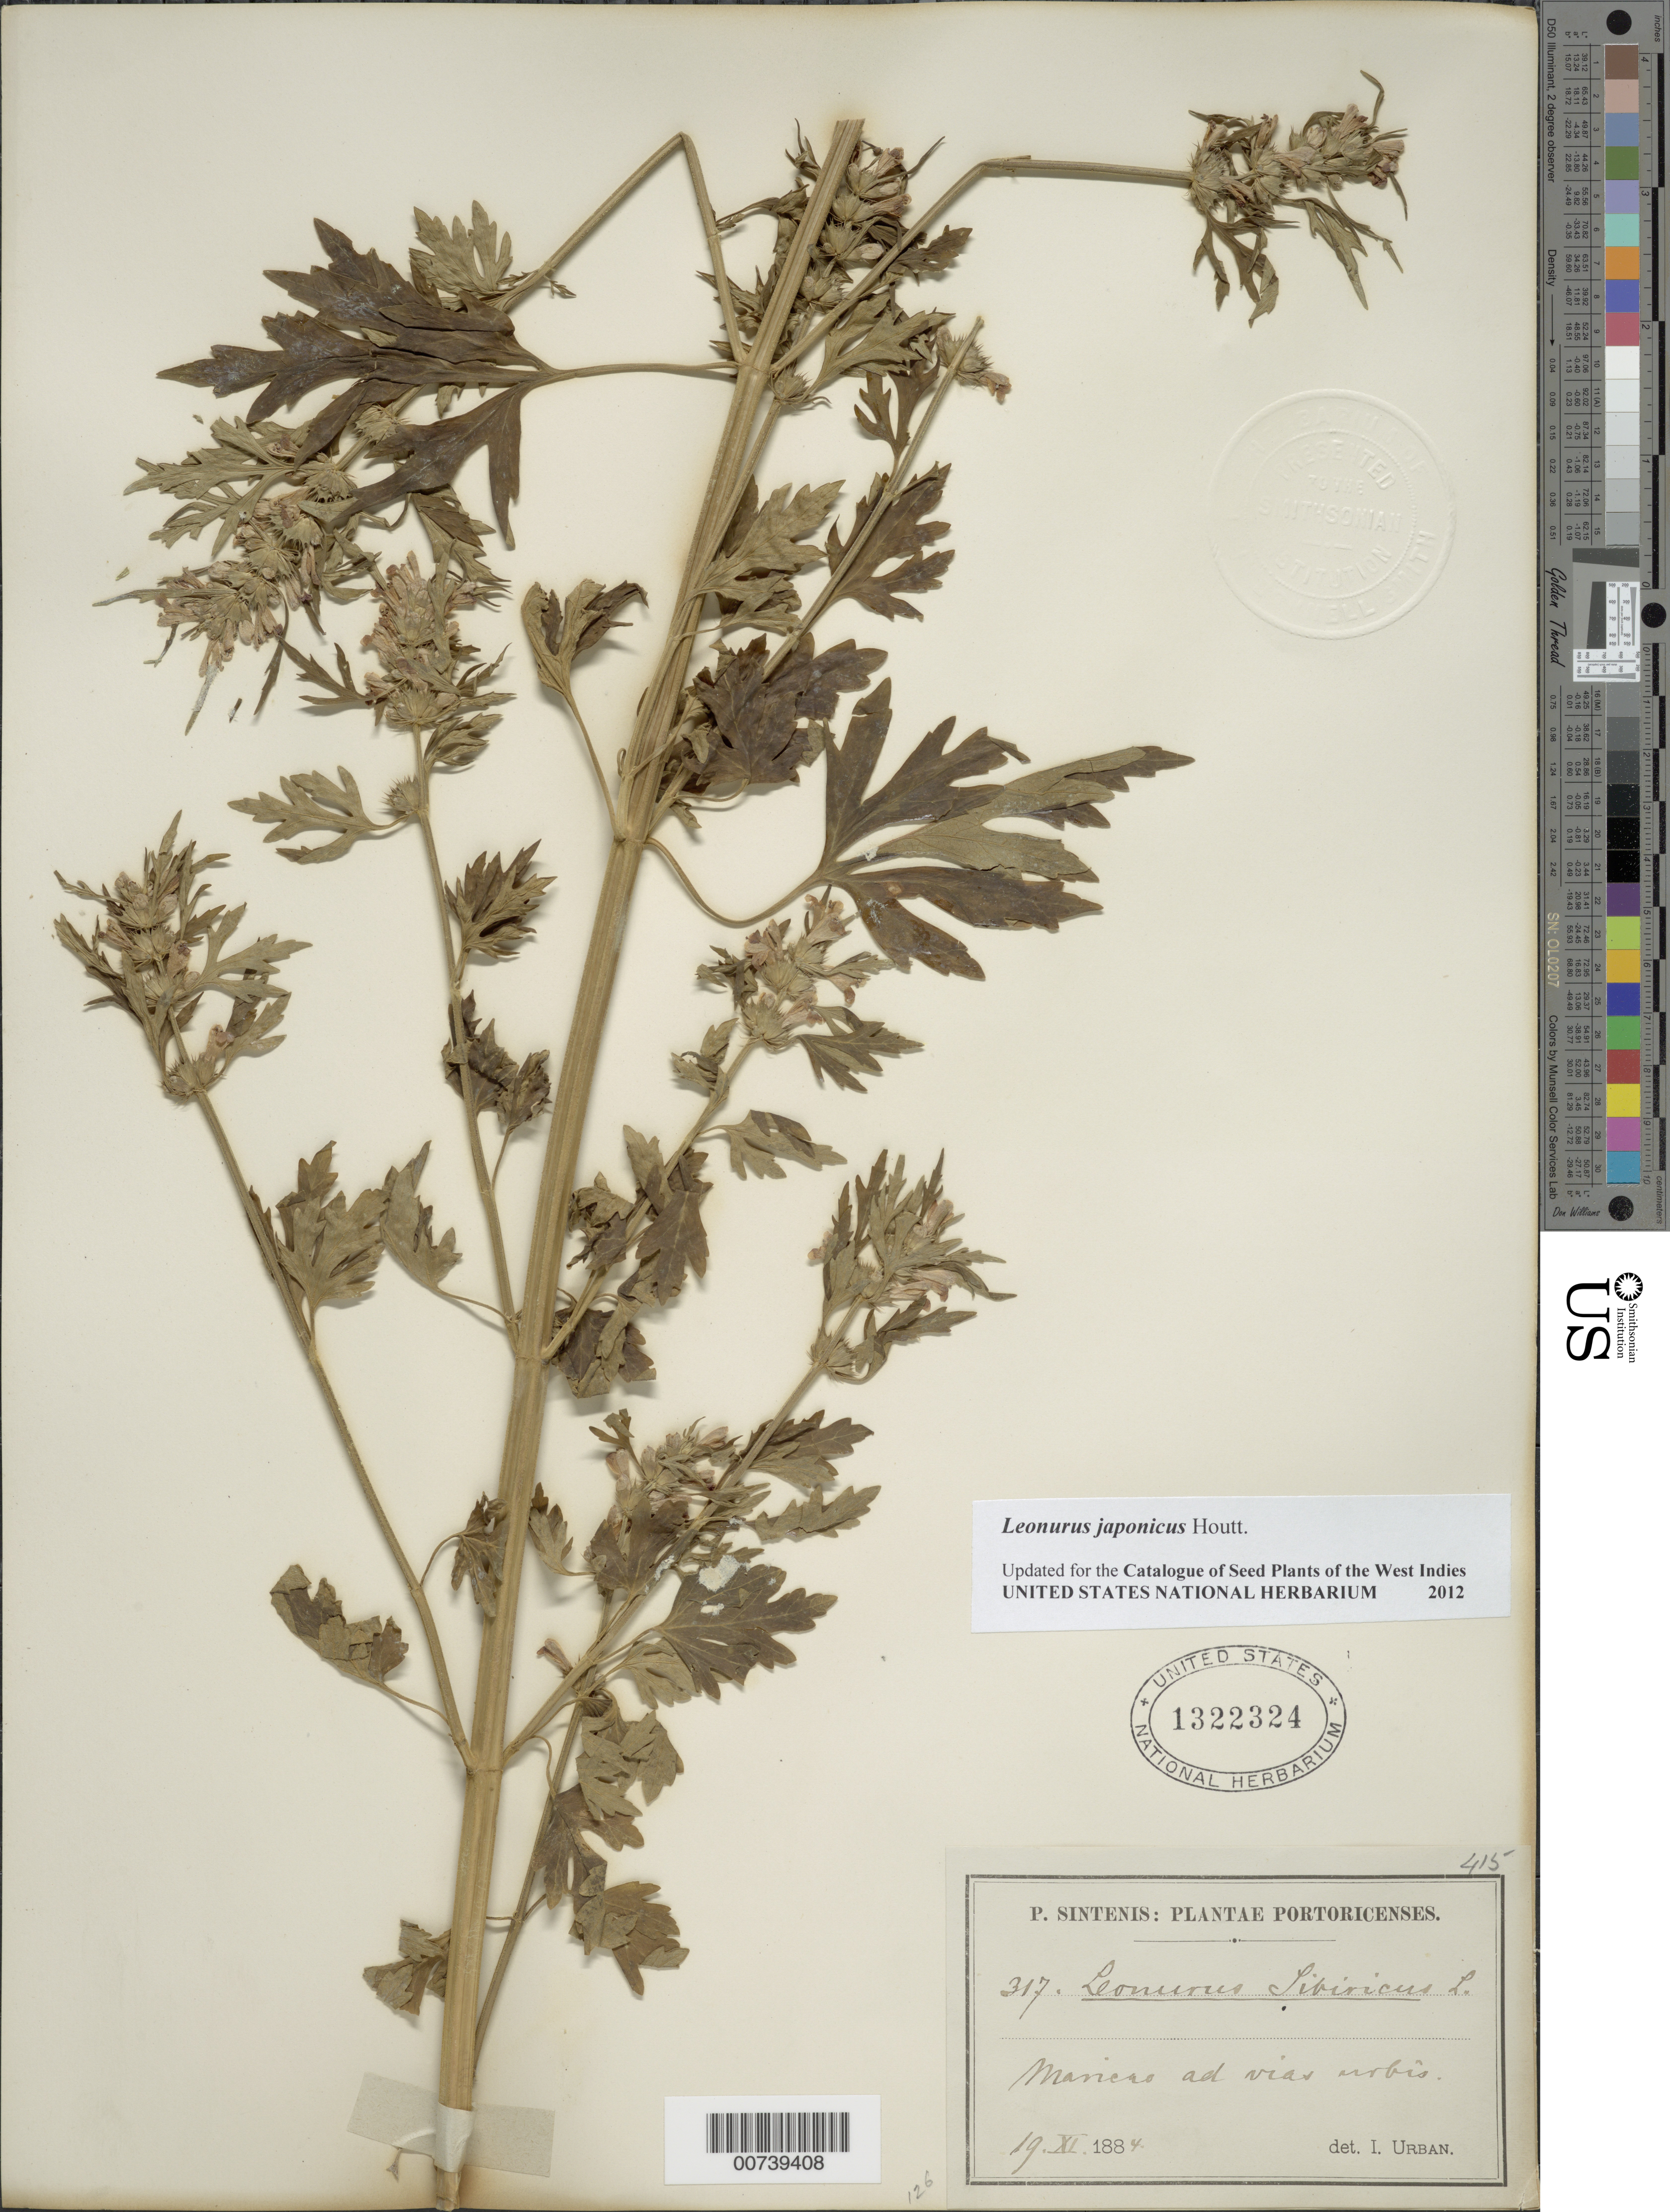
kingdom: Plantae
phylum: Tracheophyta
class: Magnoliopsida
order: Lamiales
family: Lamiaceae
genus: Leonurus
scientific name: Leonurus japonicus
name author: Houtt.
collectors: P. Sintenis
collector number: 317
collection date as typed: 19 Nov 1884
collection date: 1884-11-19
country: Puerto Rico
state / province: Maricao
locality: Maricao ad vias orbis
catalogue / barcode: US 1322324